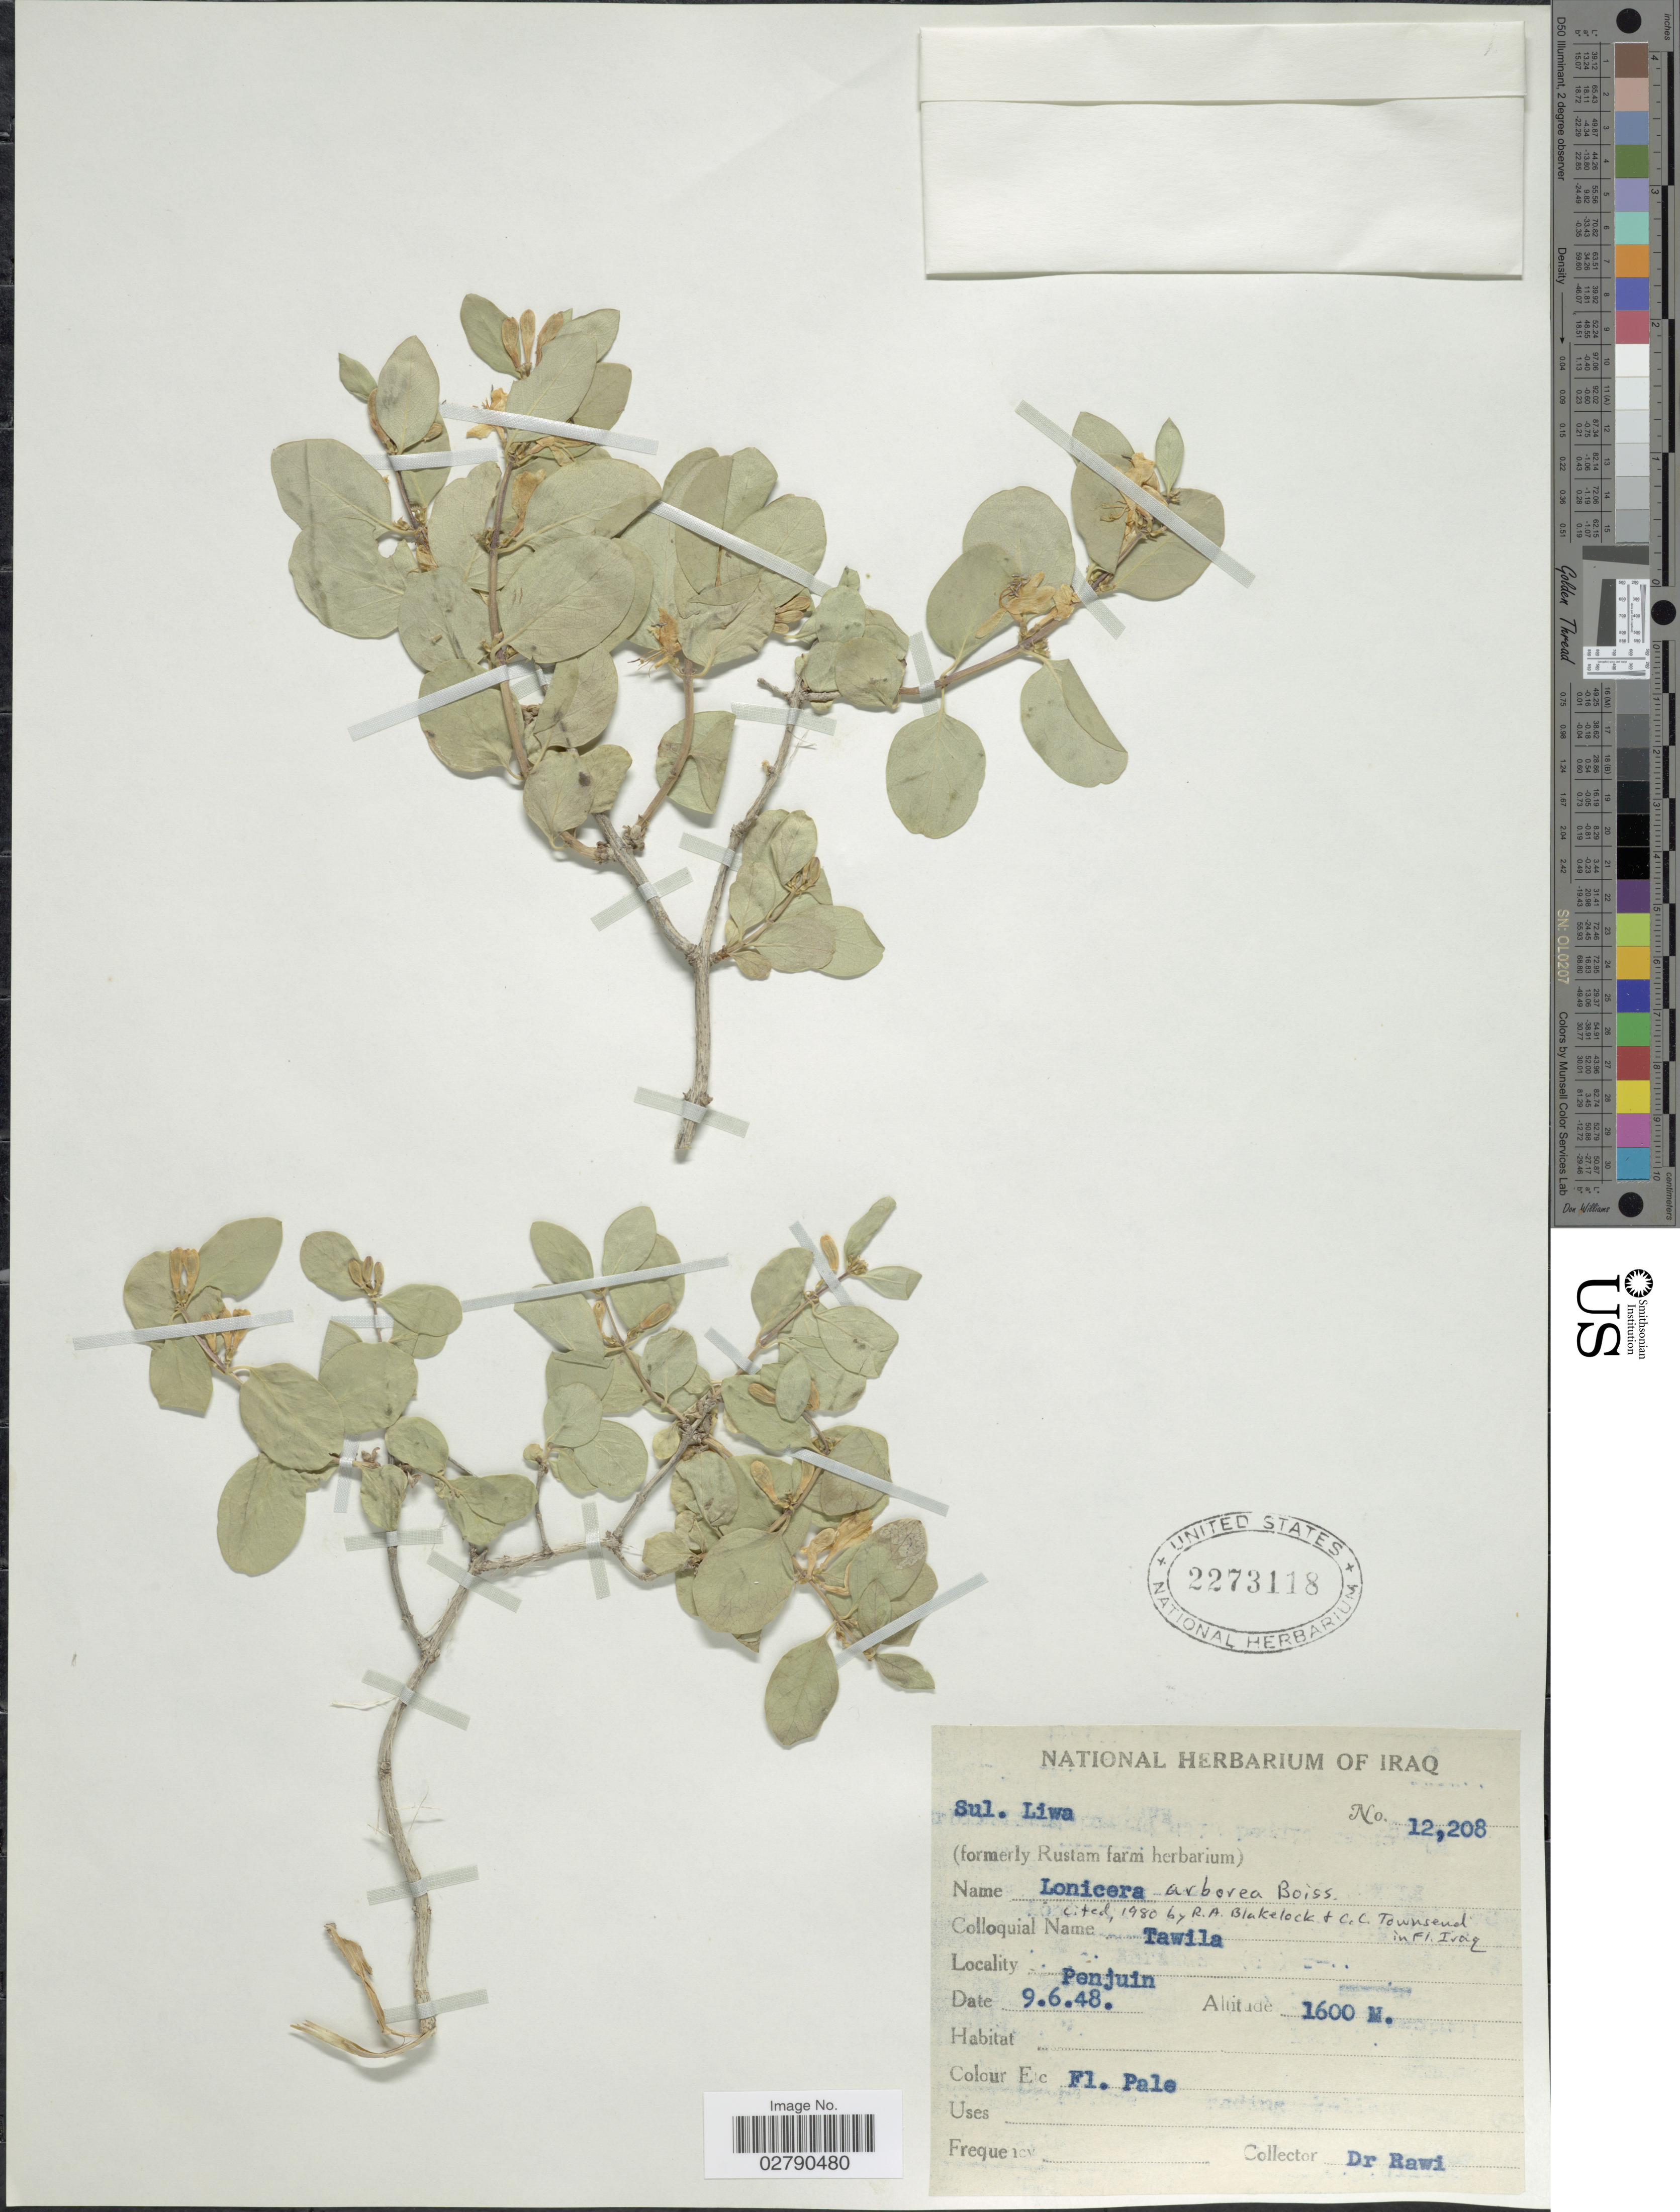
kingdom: Plantae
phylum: Tracheophyta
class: Magnoliopsida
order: Dipsacales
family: Caprifoliaceae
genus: Lonicera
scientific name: Lonicera arborea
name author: Boiss.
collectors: -. Rawi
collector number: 12208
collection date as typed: Transcribed d/m/y: 9/6/48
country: Iraq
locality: Penjuin. Sul. Liwa.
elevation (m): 1600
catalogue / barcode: US 2273118